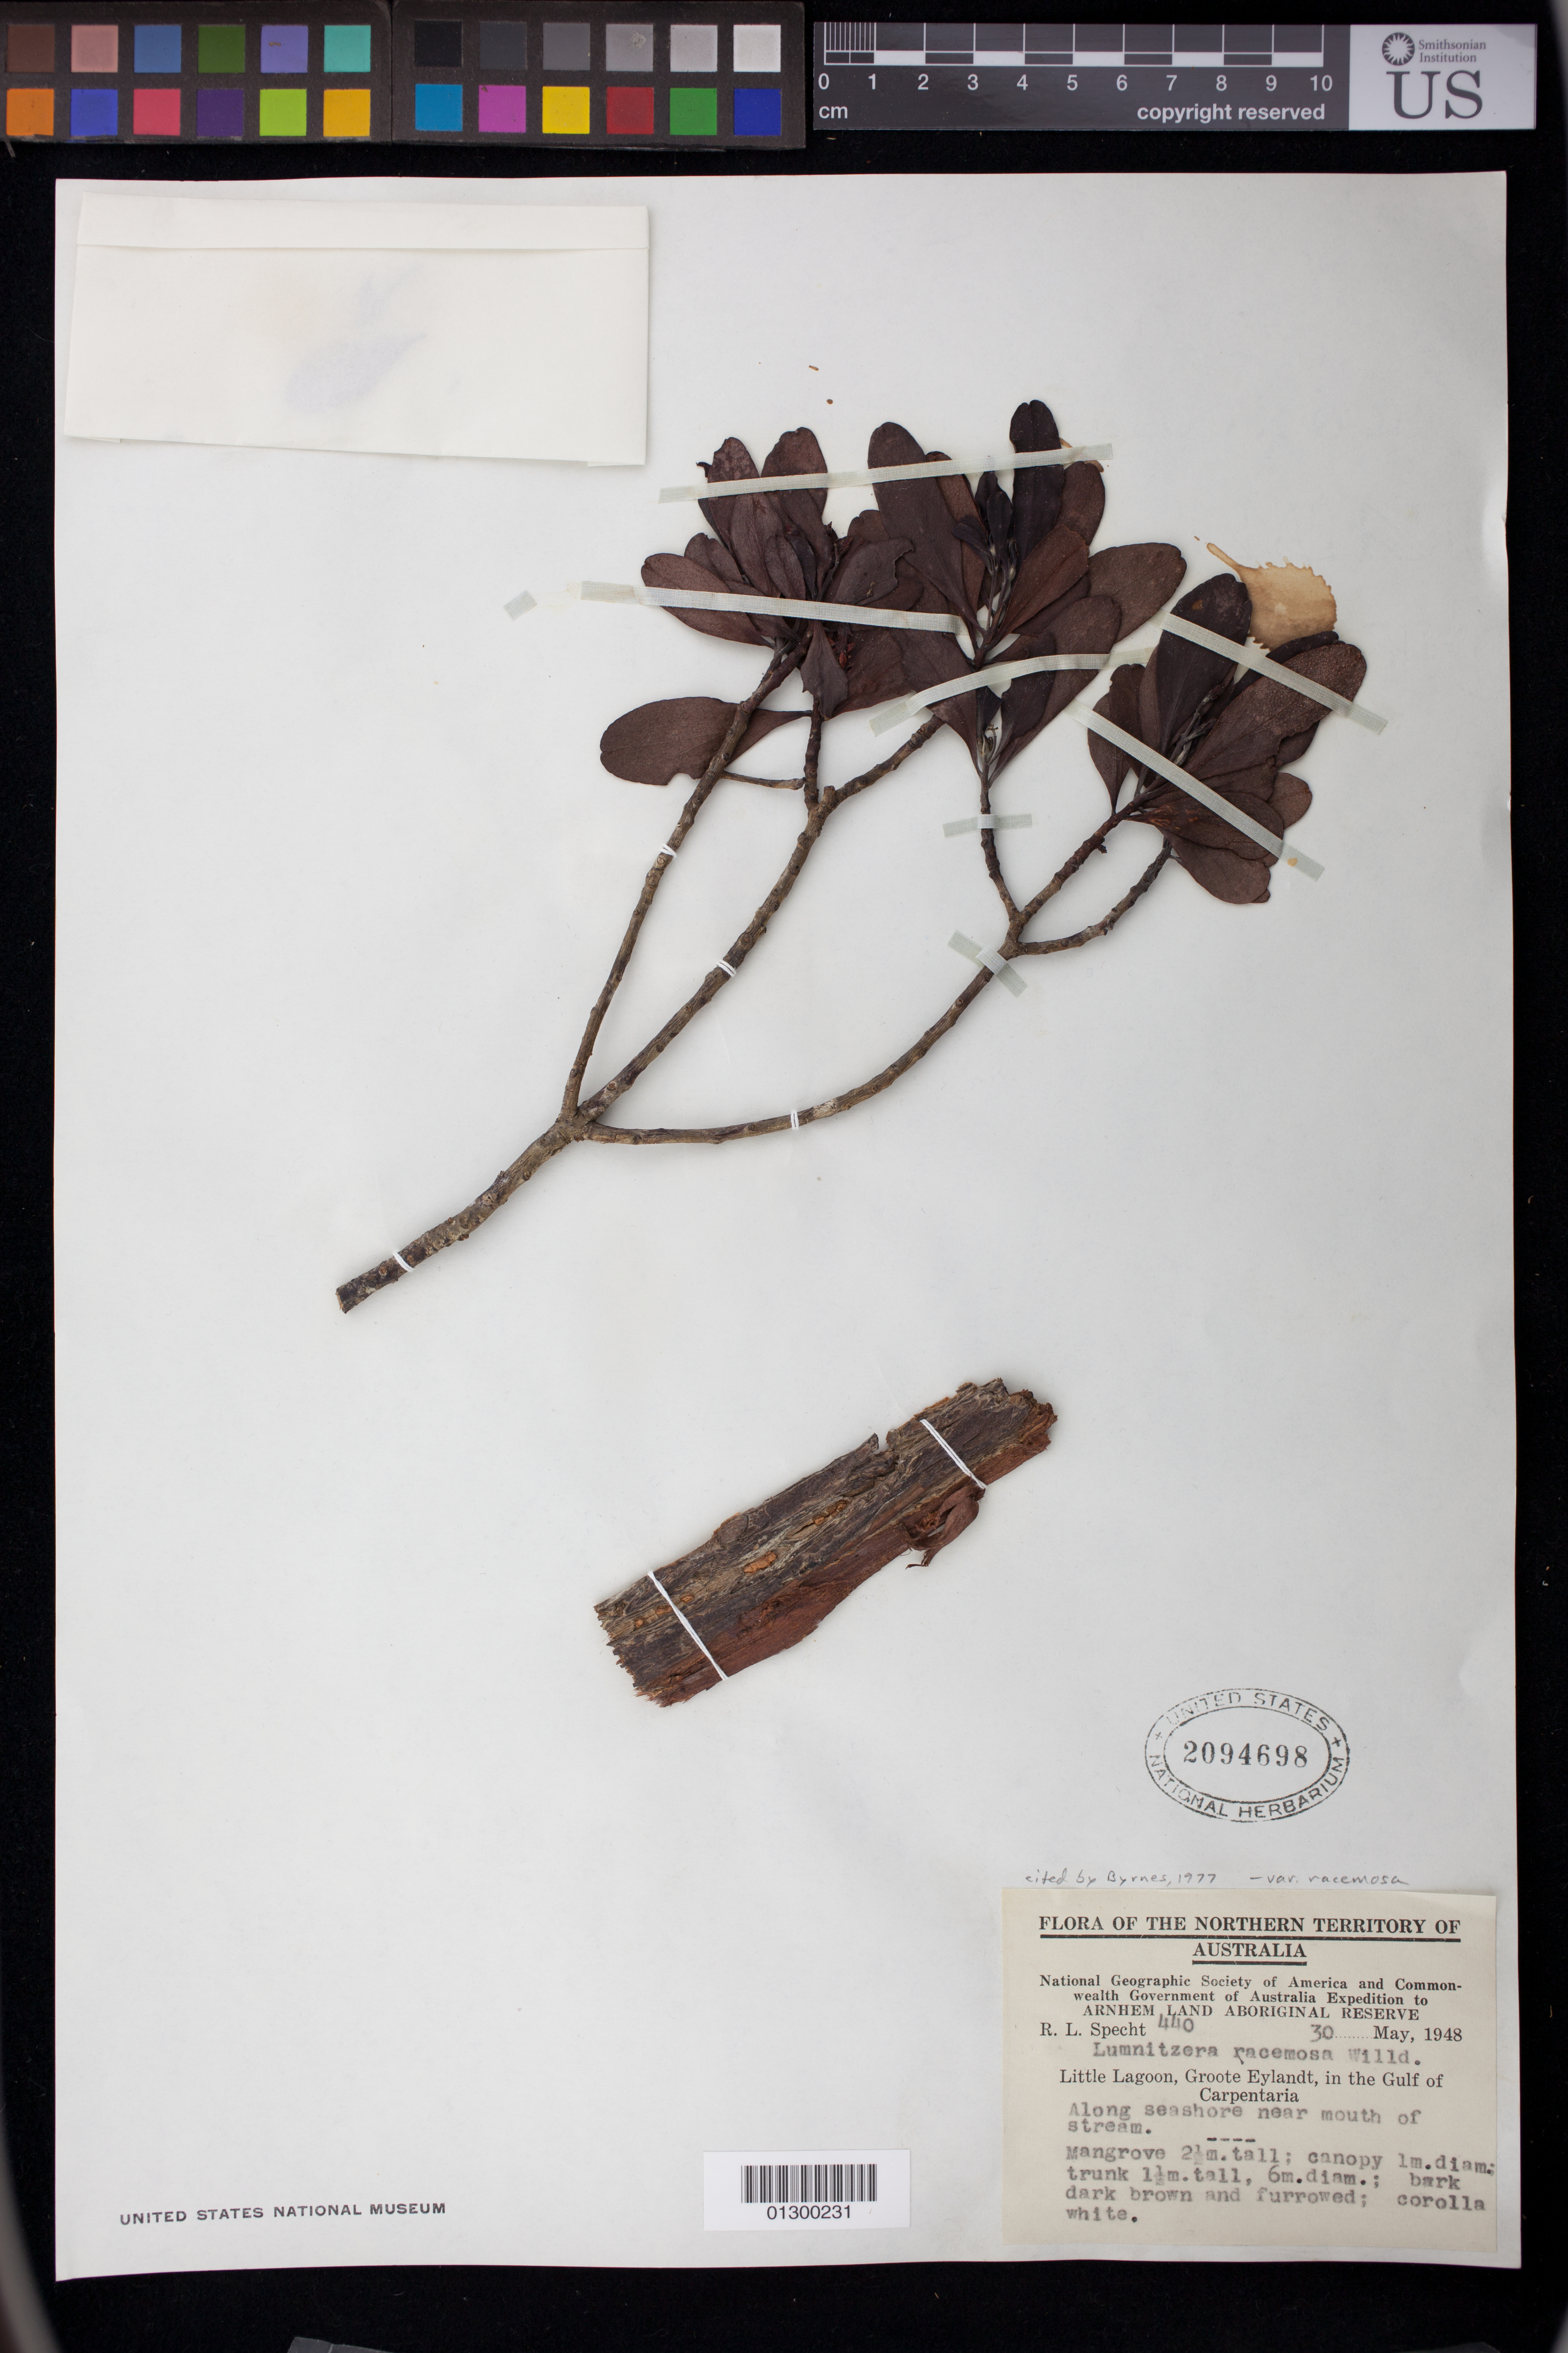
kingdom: Plantae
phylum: Tracheophyta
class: Magnoliopsida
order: Myrtales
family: Combretaceae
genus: Lumnitzera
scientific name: Lumnitzera racemosa var. racemosa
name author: Willd.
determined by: Byrnes, N. B.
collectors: R. L. Specht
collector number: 440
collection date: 1948-05-30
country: Australia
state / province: Northern Territory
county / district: East Arnhem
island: Groote Eylandt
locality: Little Lagoon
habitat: Along seashore near mouth of stream.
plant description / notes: Mangrove 2.5 m. tall; canopy 1 m. diam.; trunk 1.5 m. tall, 6 m. diam.; bark dark brown and furrowed; corolla white.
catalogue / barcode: US 2094698